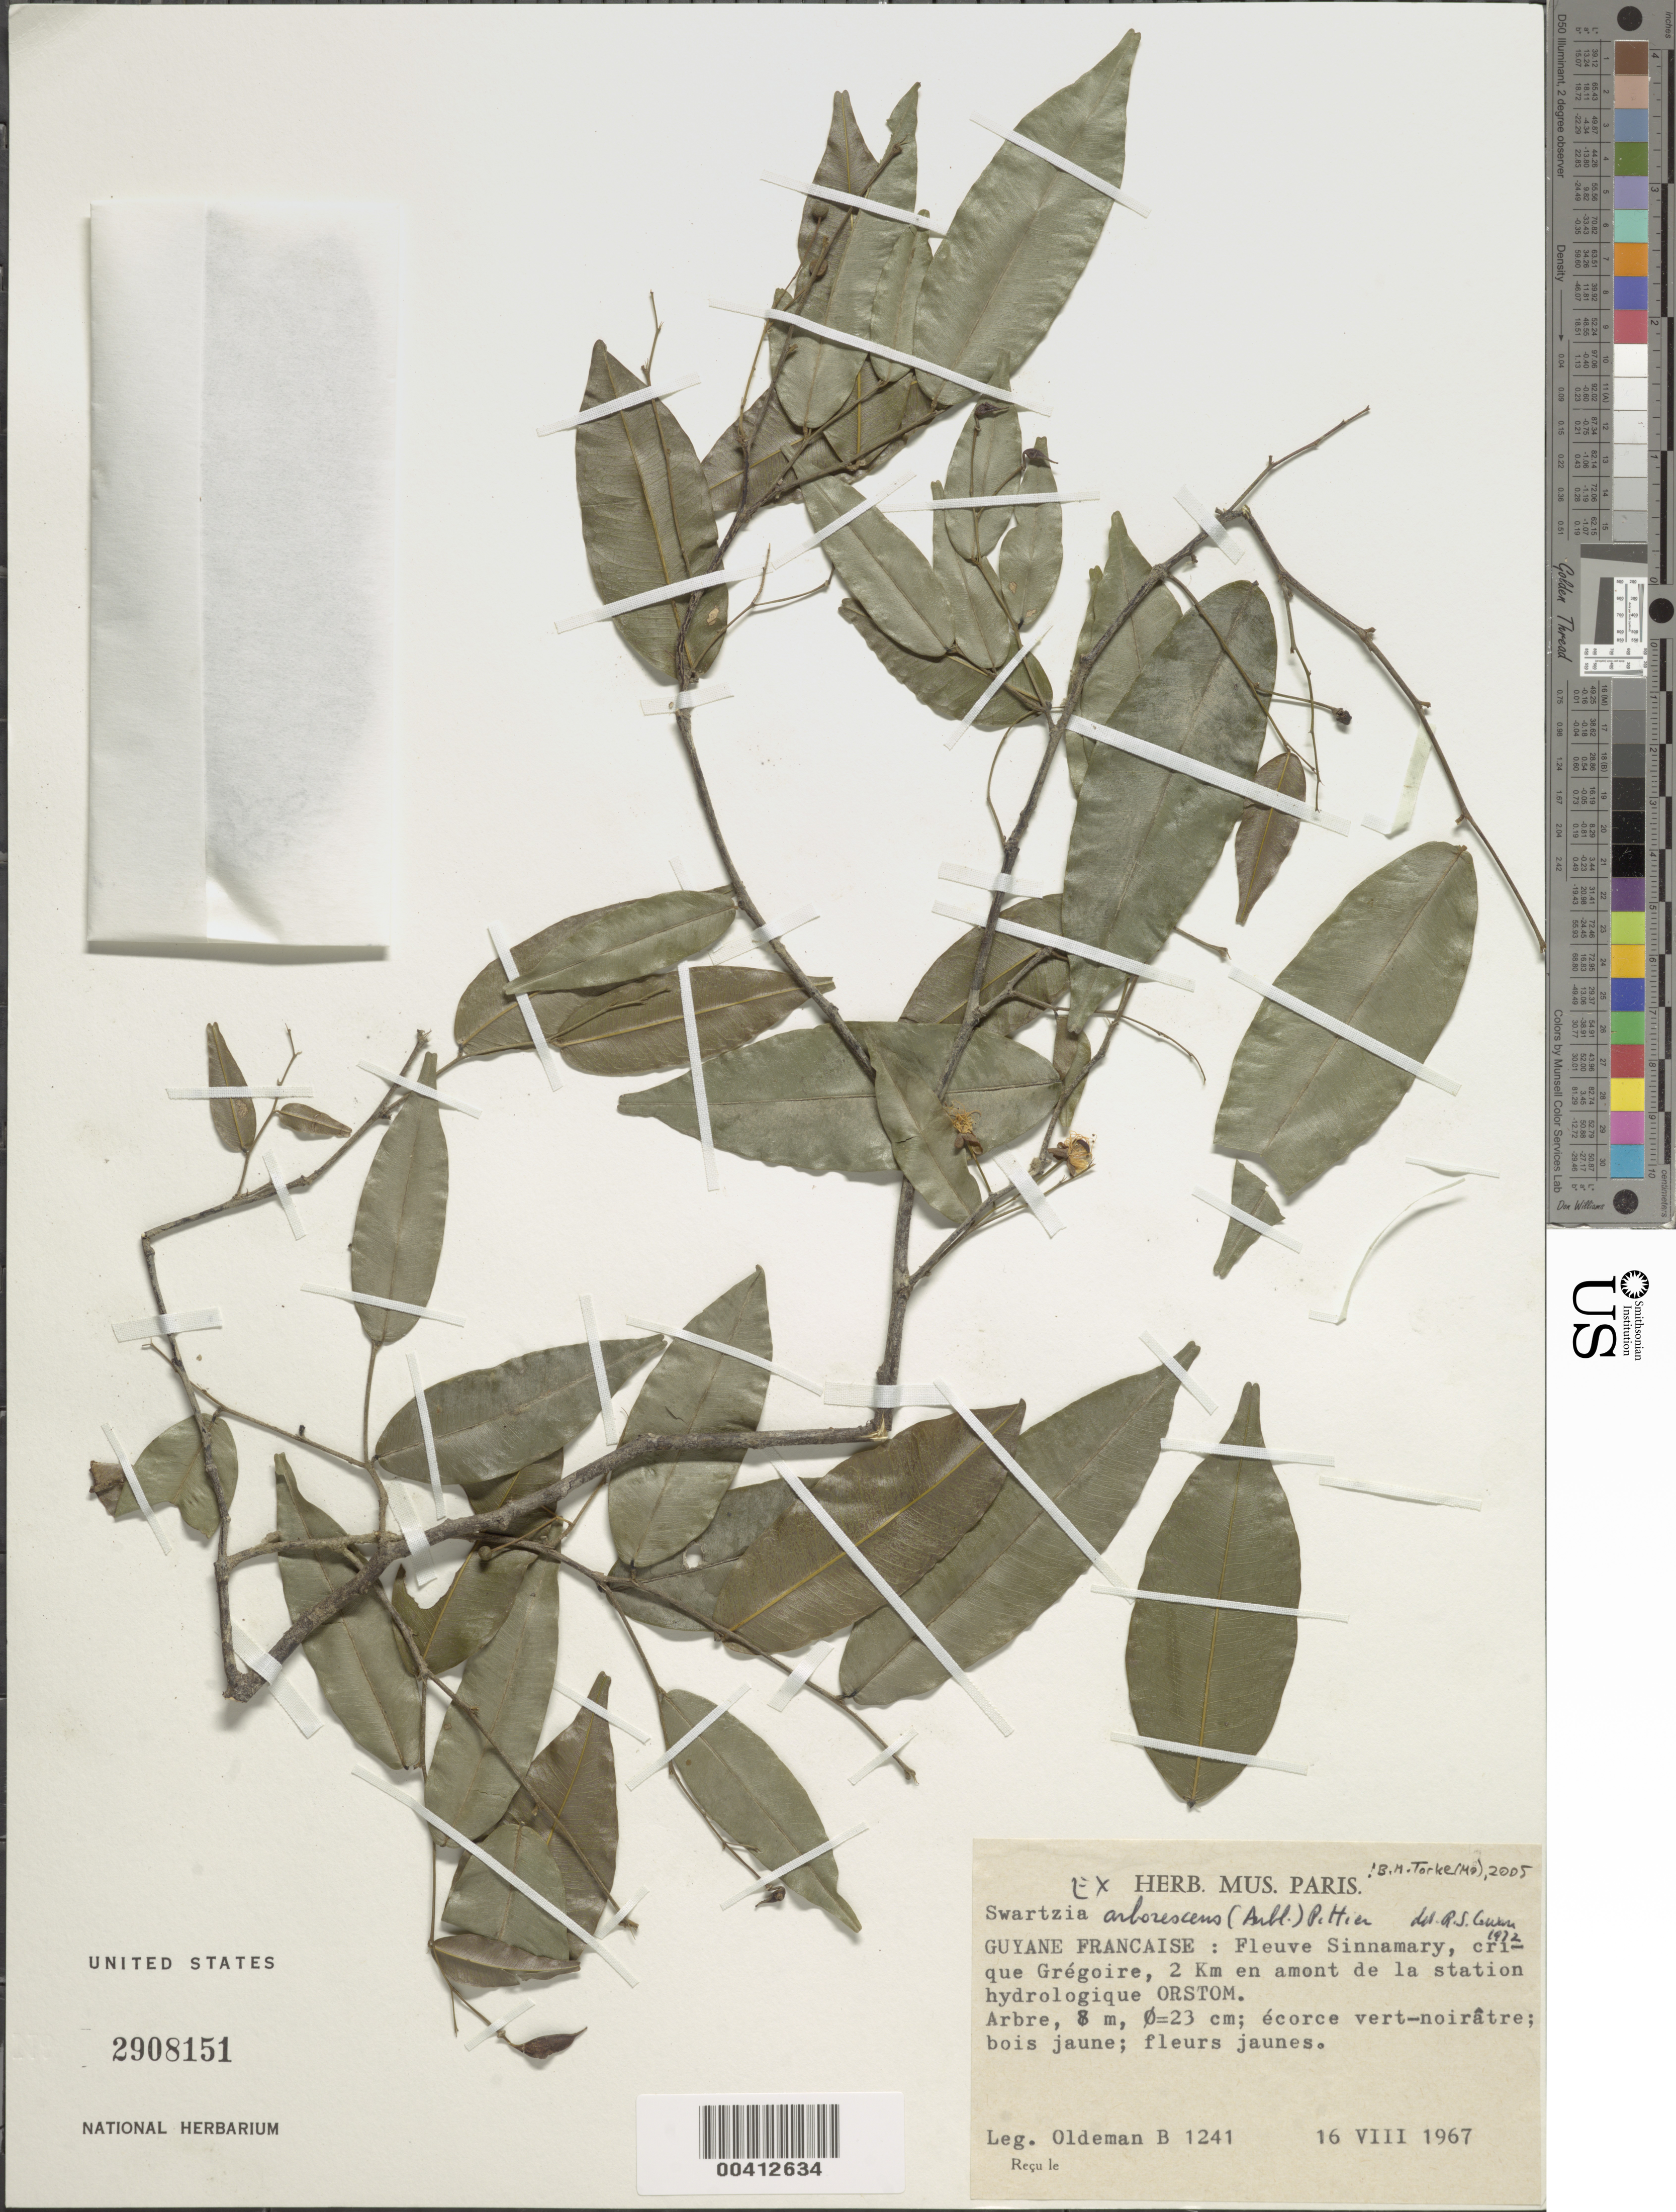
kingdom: Plantae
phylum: Tracheophyta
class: Magnoliopsida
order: Fabales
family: Fabaceae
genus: Swartzia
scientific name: Swartzia arborescens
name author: (Aubl.) Pittier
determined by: Cowan, R. S.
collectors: R. Oldeman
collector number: B 1241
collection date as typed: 16 Aug 1967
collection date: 1967-08-16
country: French Guiana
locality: Fleuve sinnamary, crique Gregoire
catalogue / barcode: US 2908151